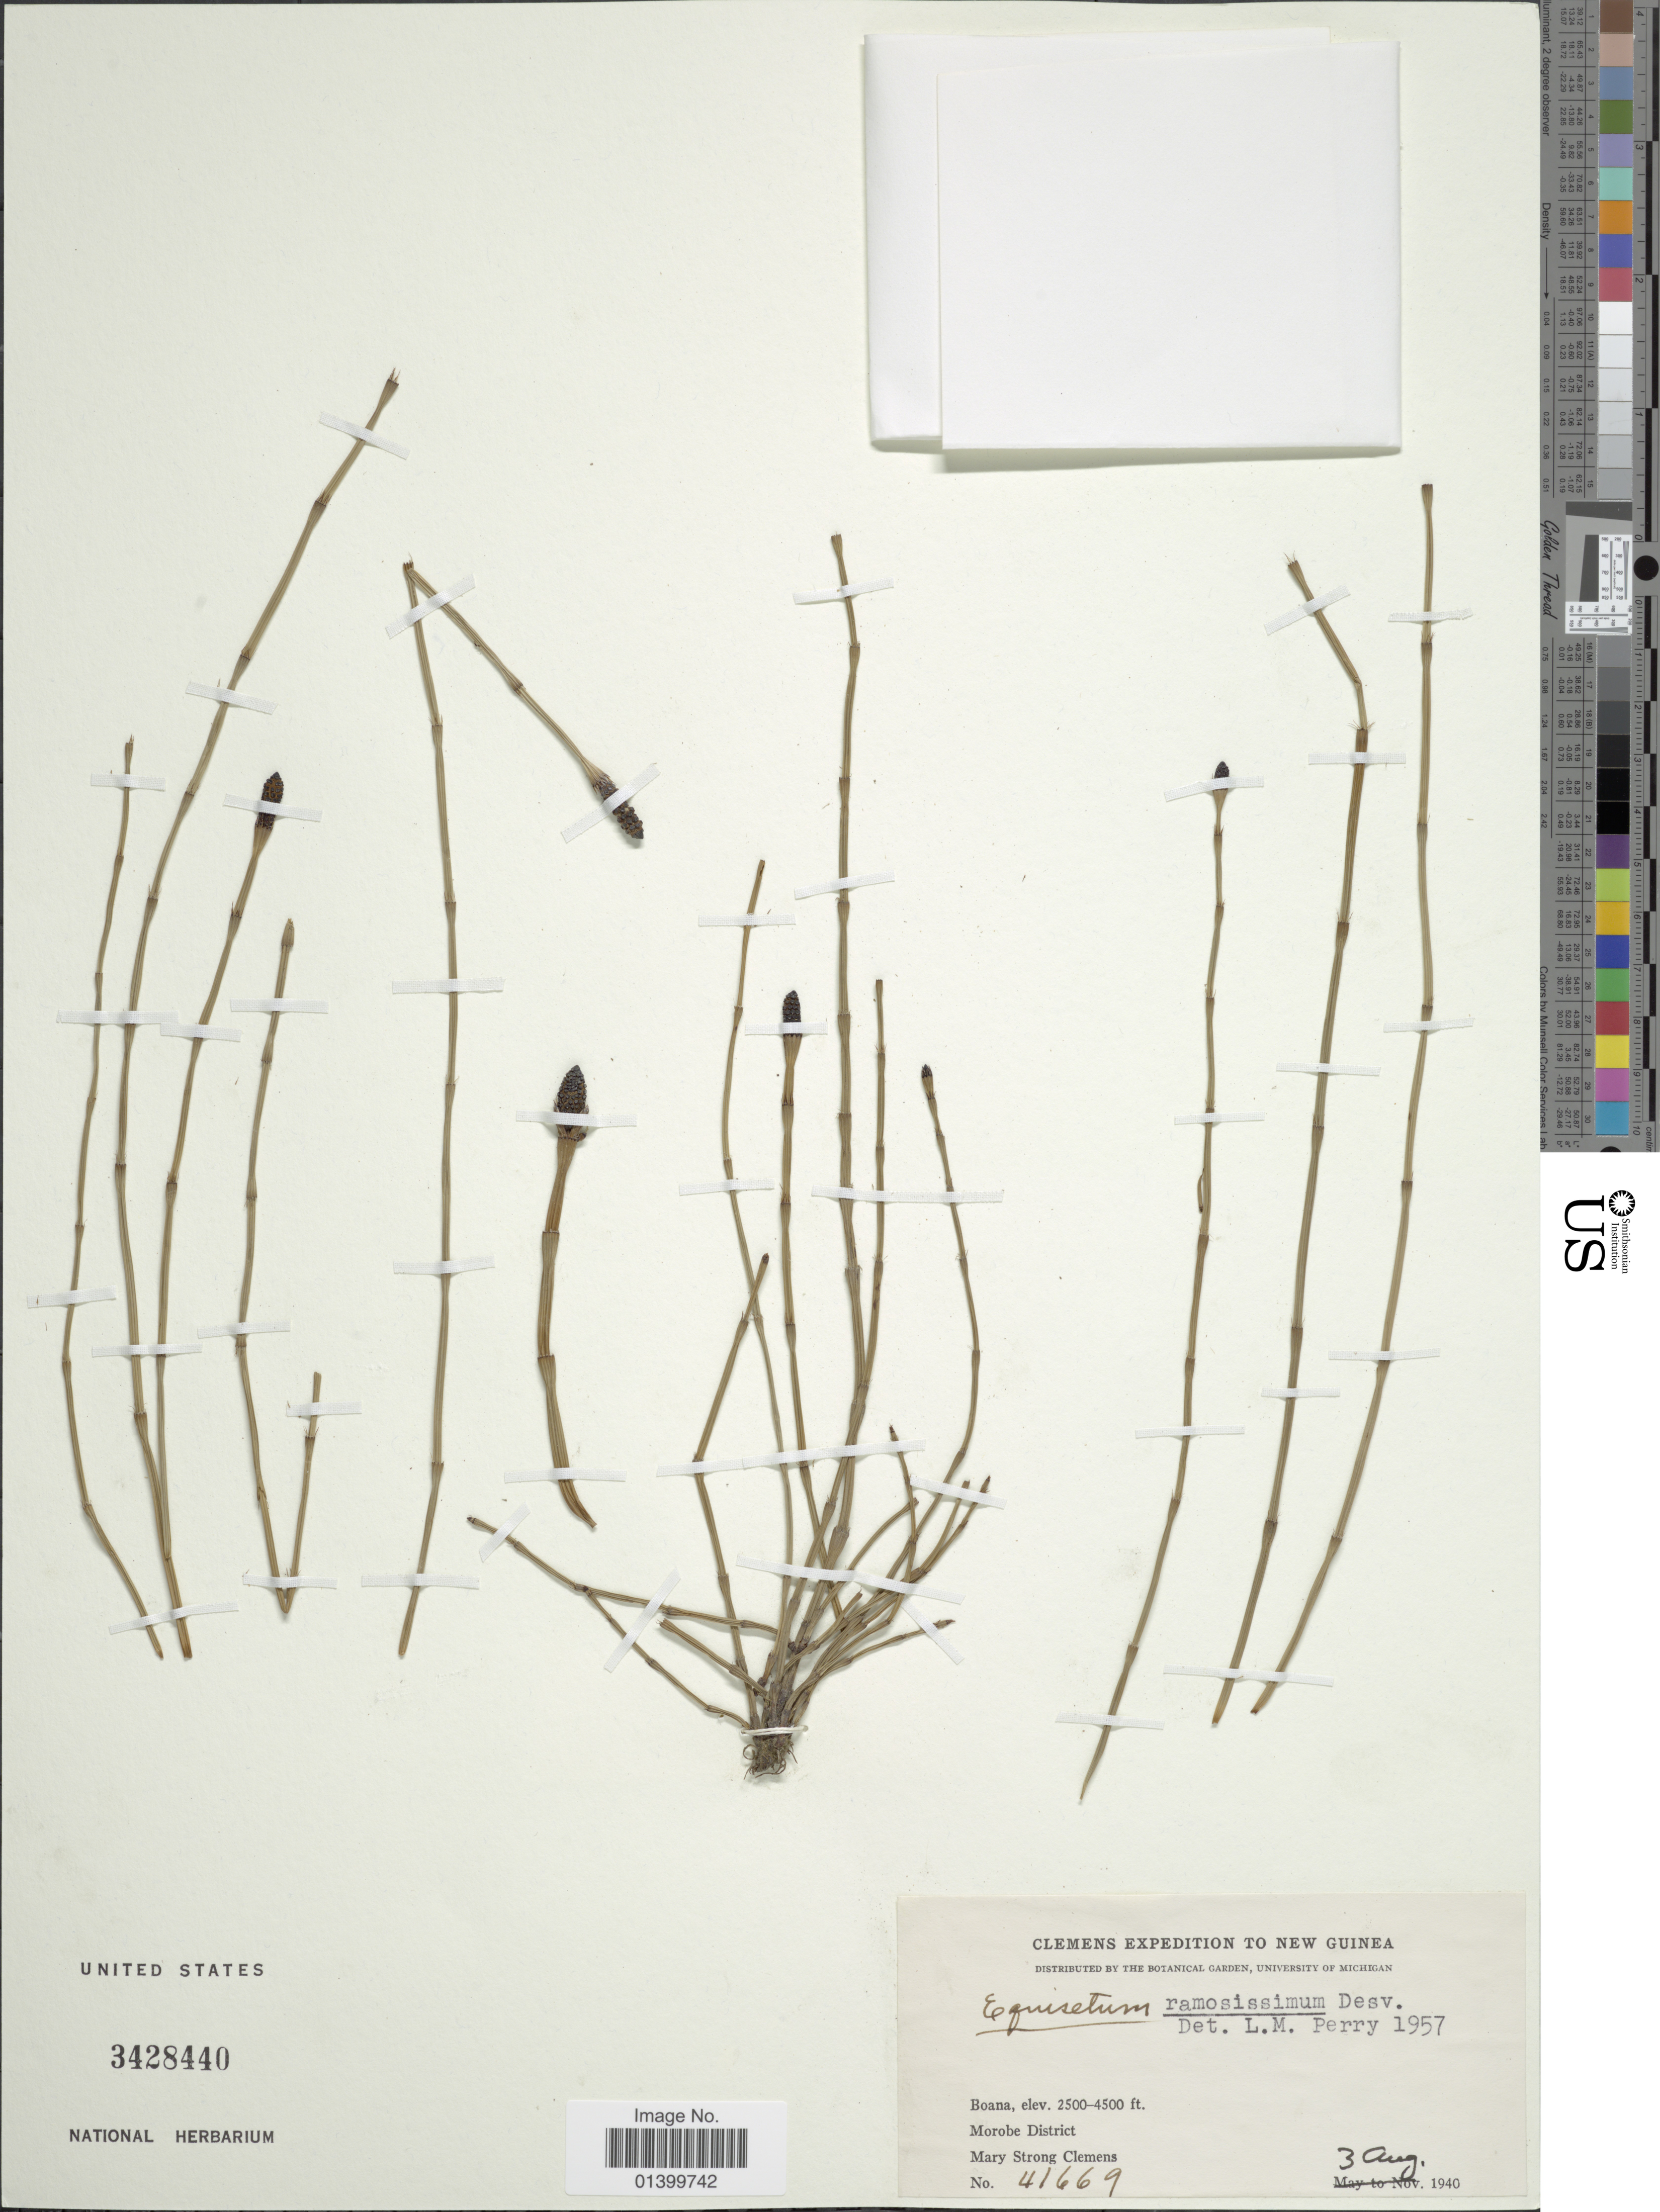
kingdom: Plantae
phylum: Tracheophyta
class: Polypodiopsida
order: Equisetales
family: Equisetaceae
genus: Equisetum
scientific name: Equisetum ramosissimum subsp. debile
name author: (Roxb. ex Vaucher) Hauke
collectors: M. S. Clemens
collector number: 41669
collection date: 1940-08-03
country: Papua New Guinea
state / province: Morobe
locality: Boana, Morobe District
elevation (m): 762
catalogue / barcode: US 3428440